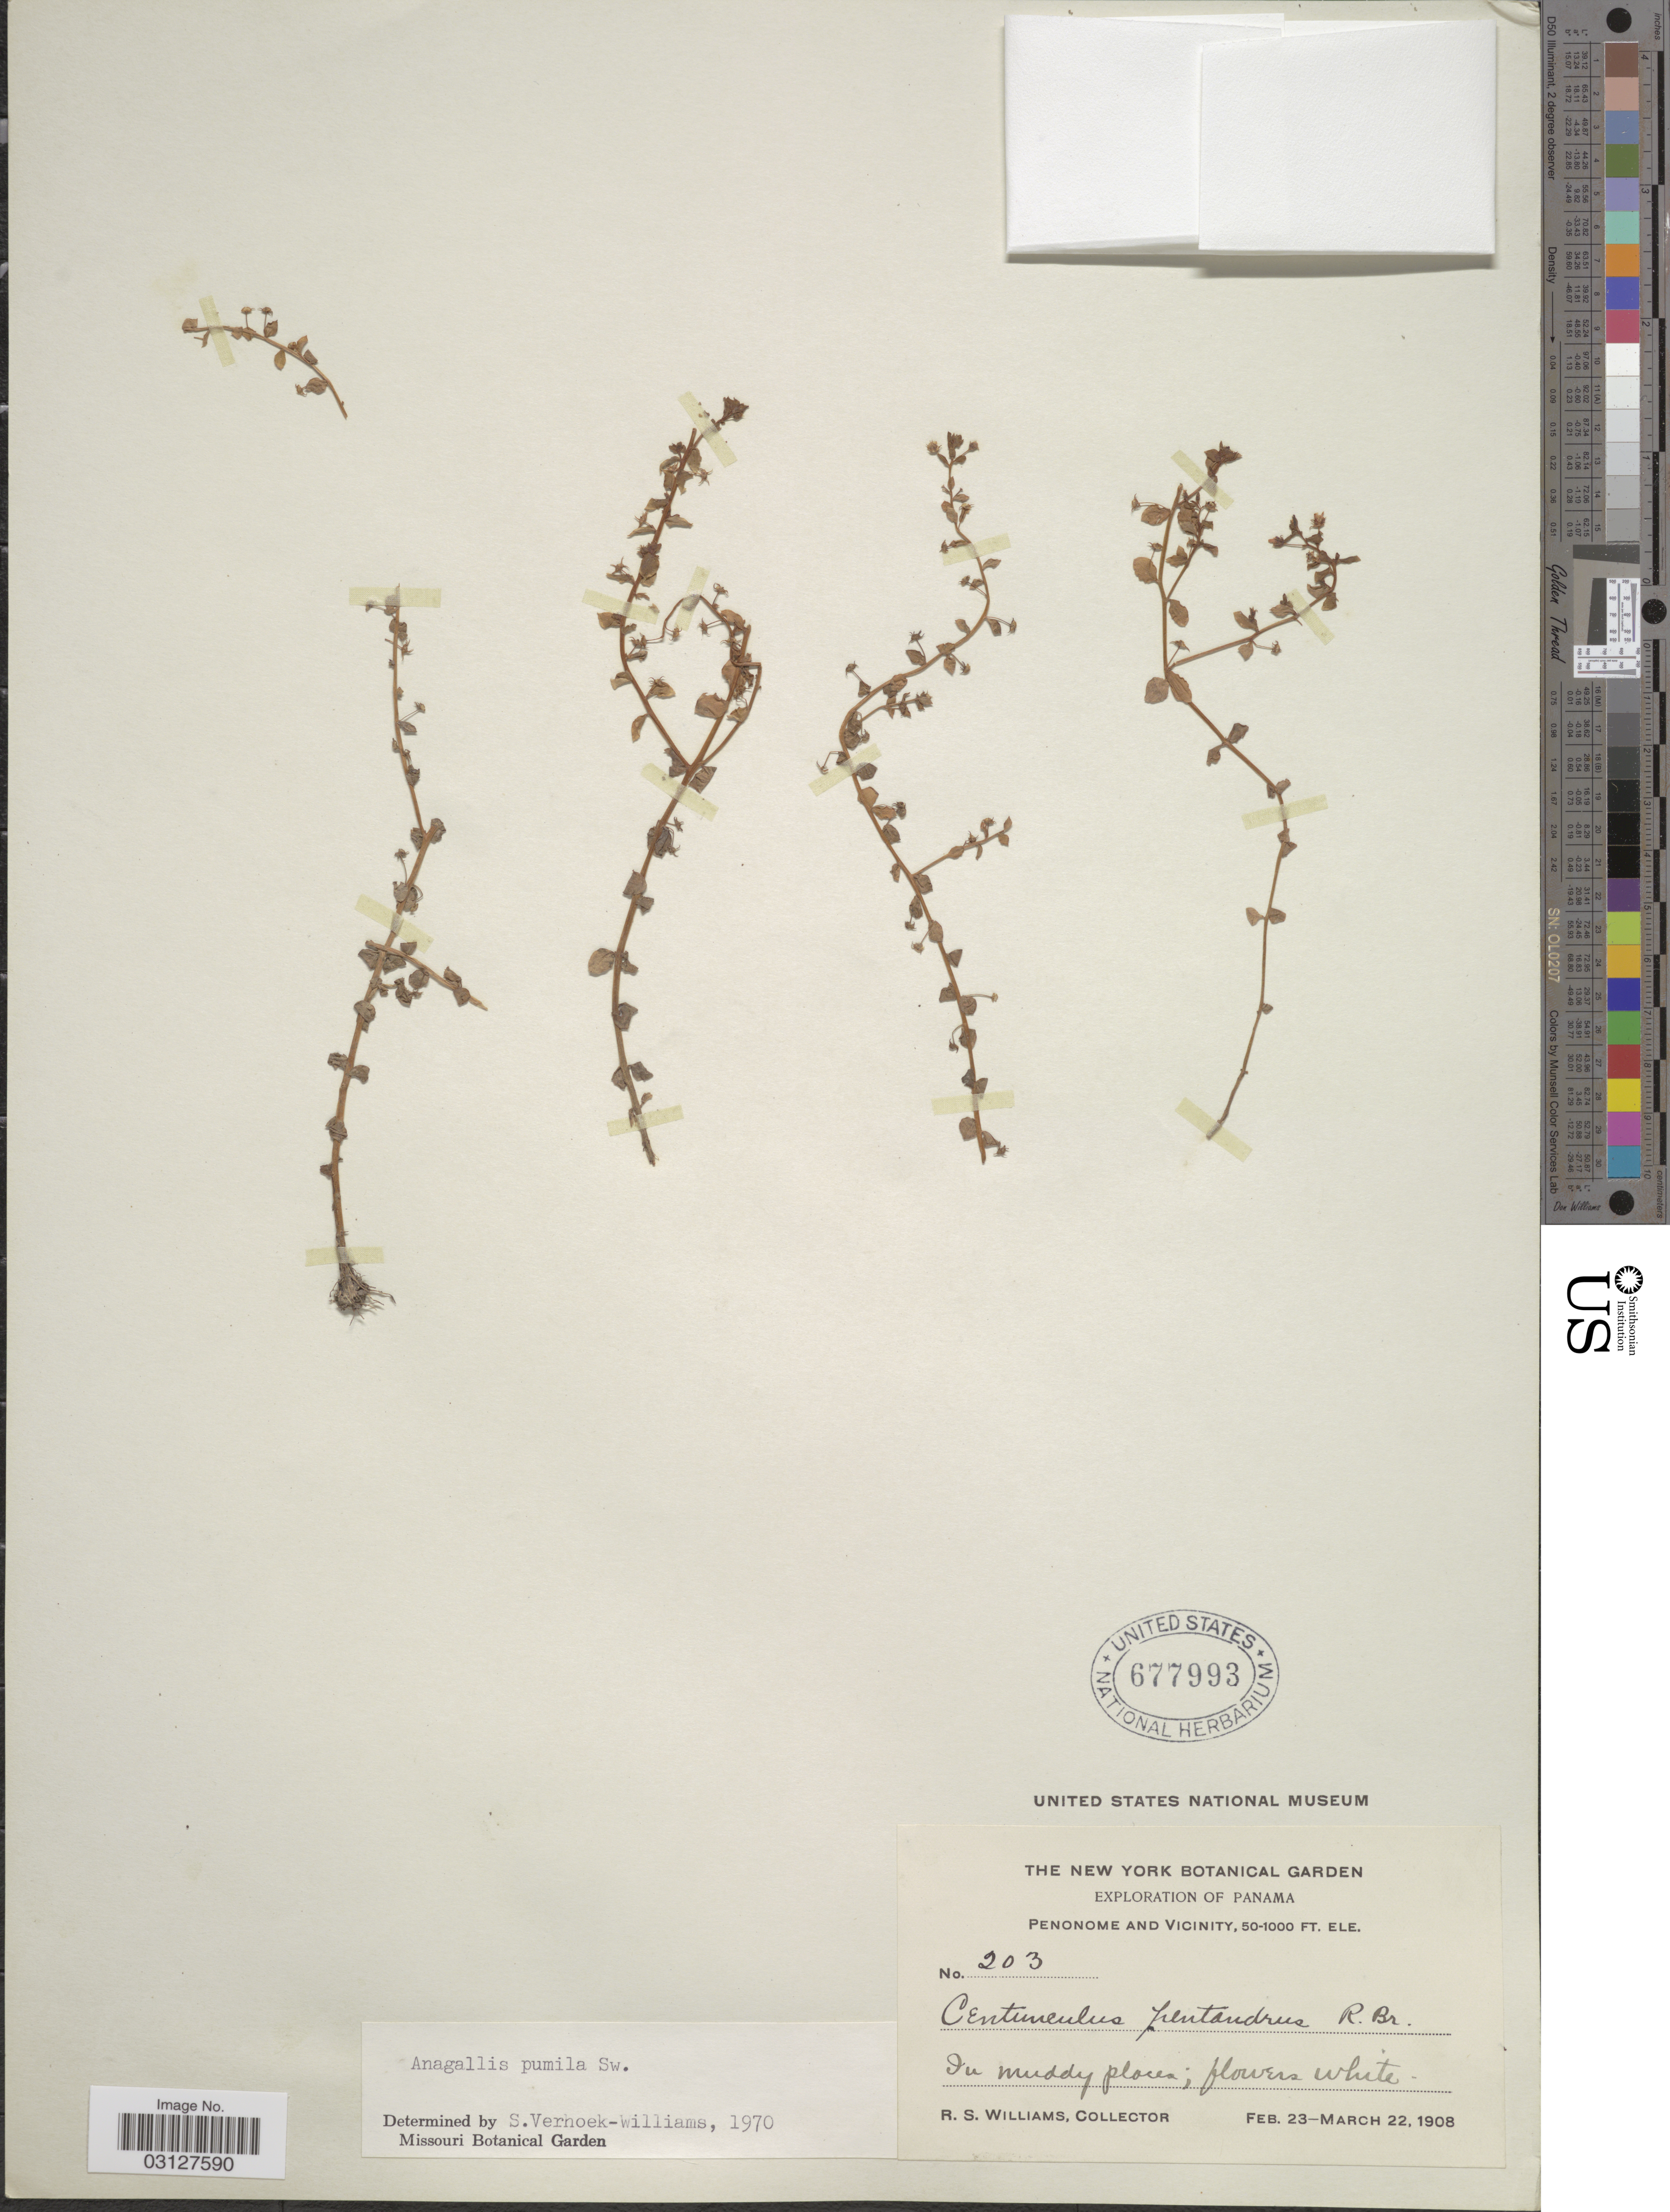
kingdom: Plantae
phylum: Tracheophyta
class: Magnoliopsida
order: Ericales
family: Primulaceae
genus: Anagallis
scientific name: Anagallis pumila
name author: Sw.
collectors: R. S. Williams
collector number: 203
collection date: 1908-02-23/1908-03-22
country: Panama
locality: Penonome and Vicinity, In muddy places.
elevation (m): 15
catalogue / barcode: US 677993